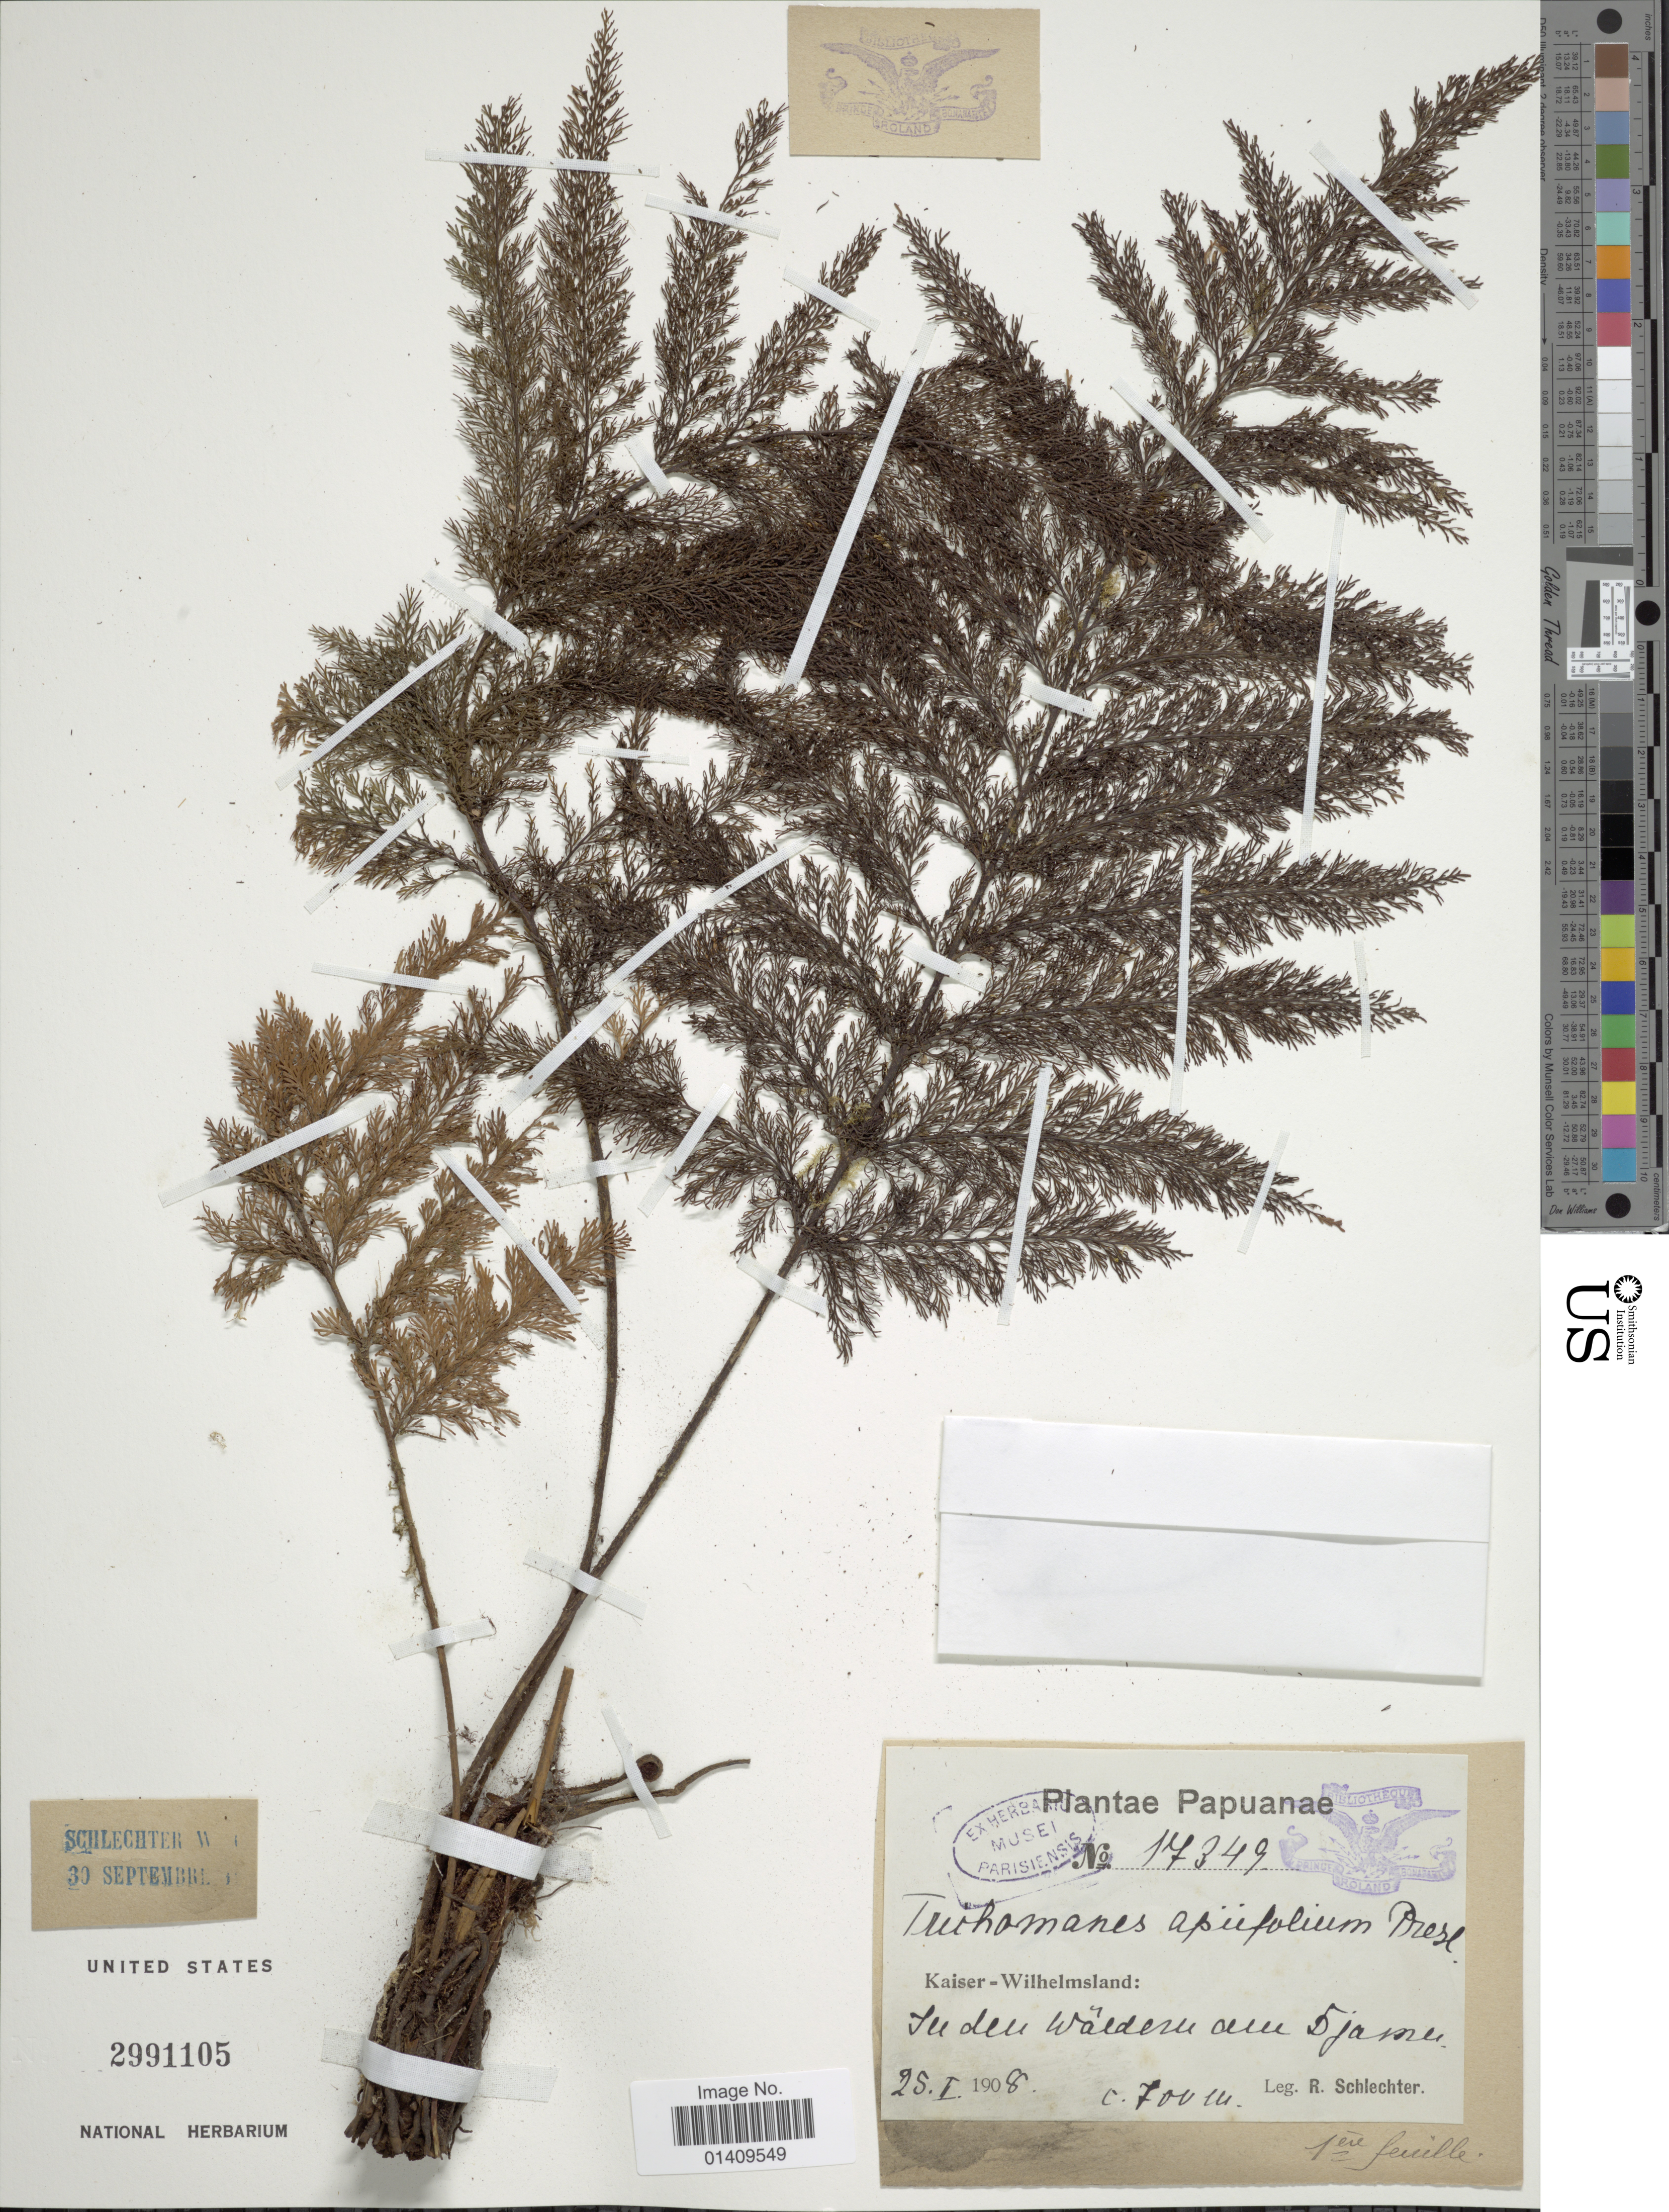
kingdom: Plantae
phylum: Tracheophyta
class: Polypodiopsida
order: Hymenophyllales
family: Hymenophyllaceae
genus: Callistopteris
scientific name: Callistopteris apiifolia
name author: (C. Presl) Copel.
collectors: F. R. R. Schlechter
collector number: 17349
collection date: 1908-01-25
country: Papua New Guinea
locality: Papuanae Kaiser-Wilhelmsland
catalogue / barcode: US 2991105